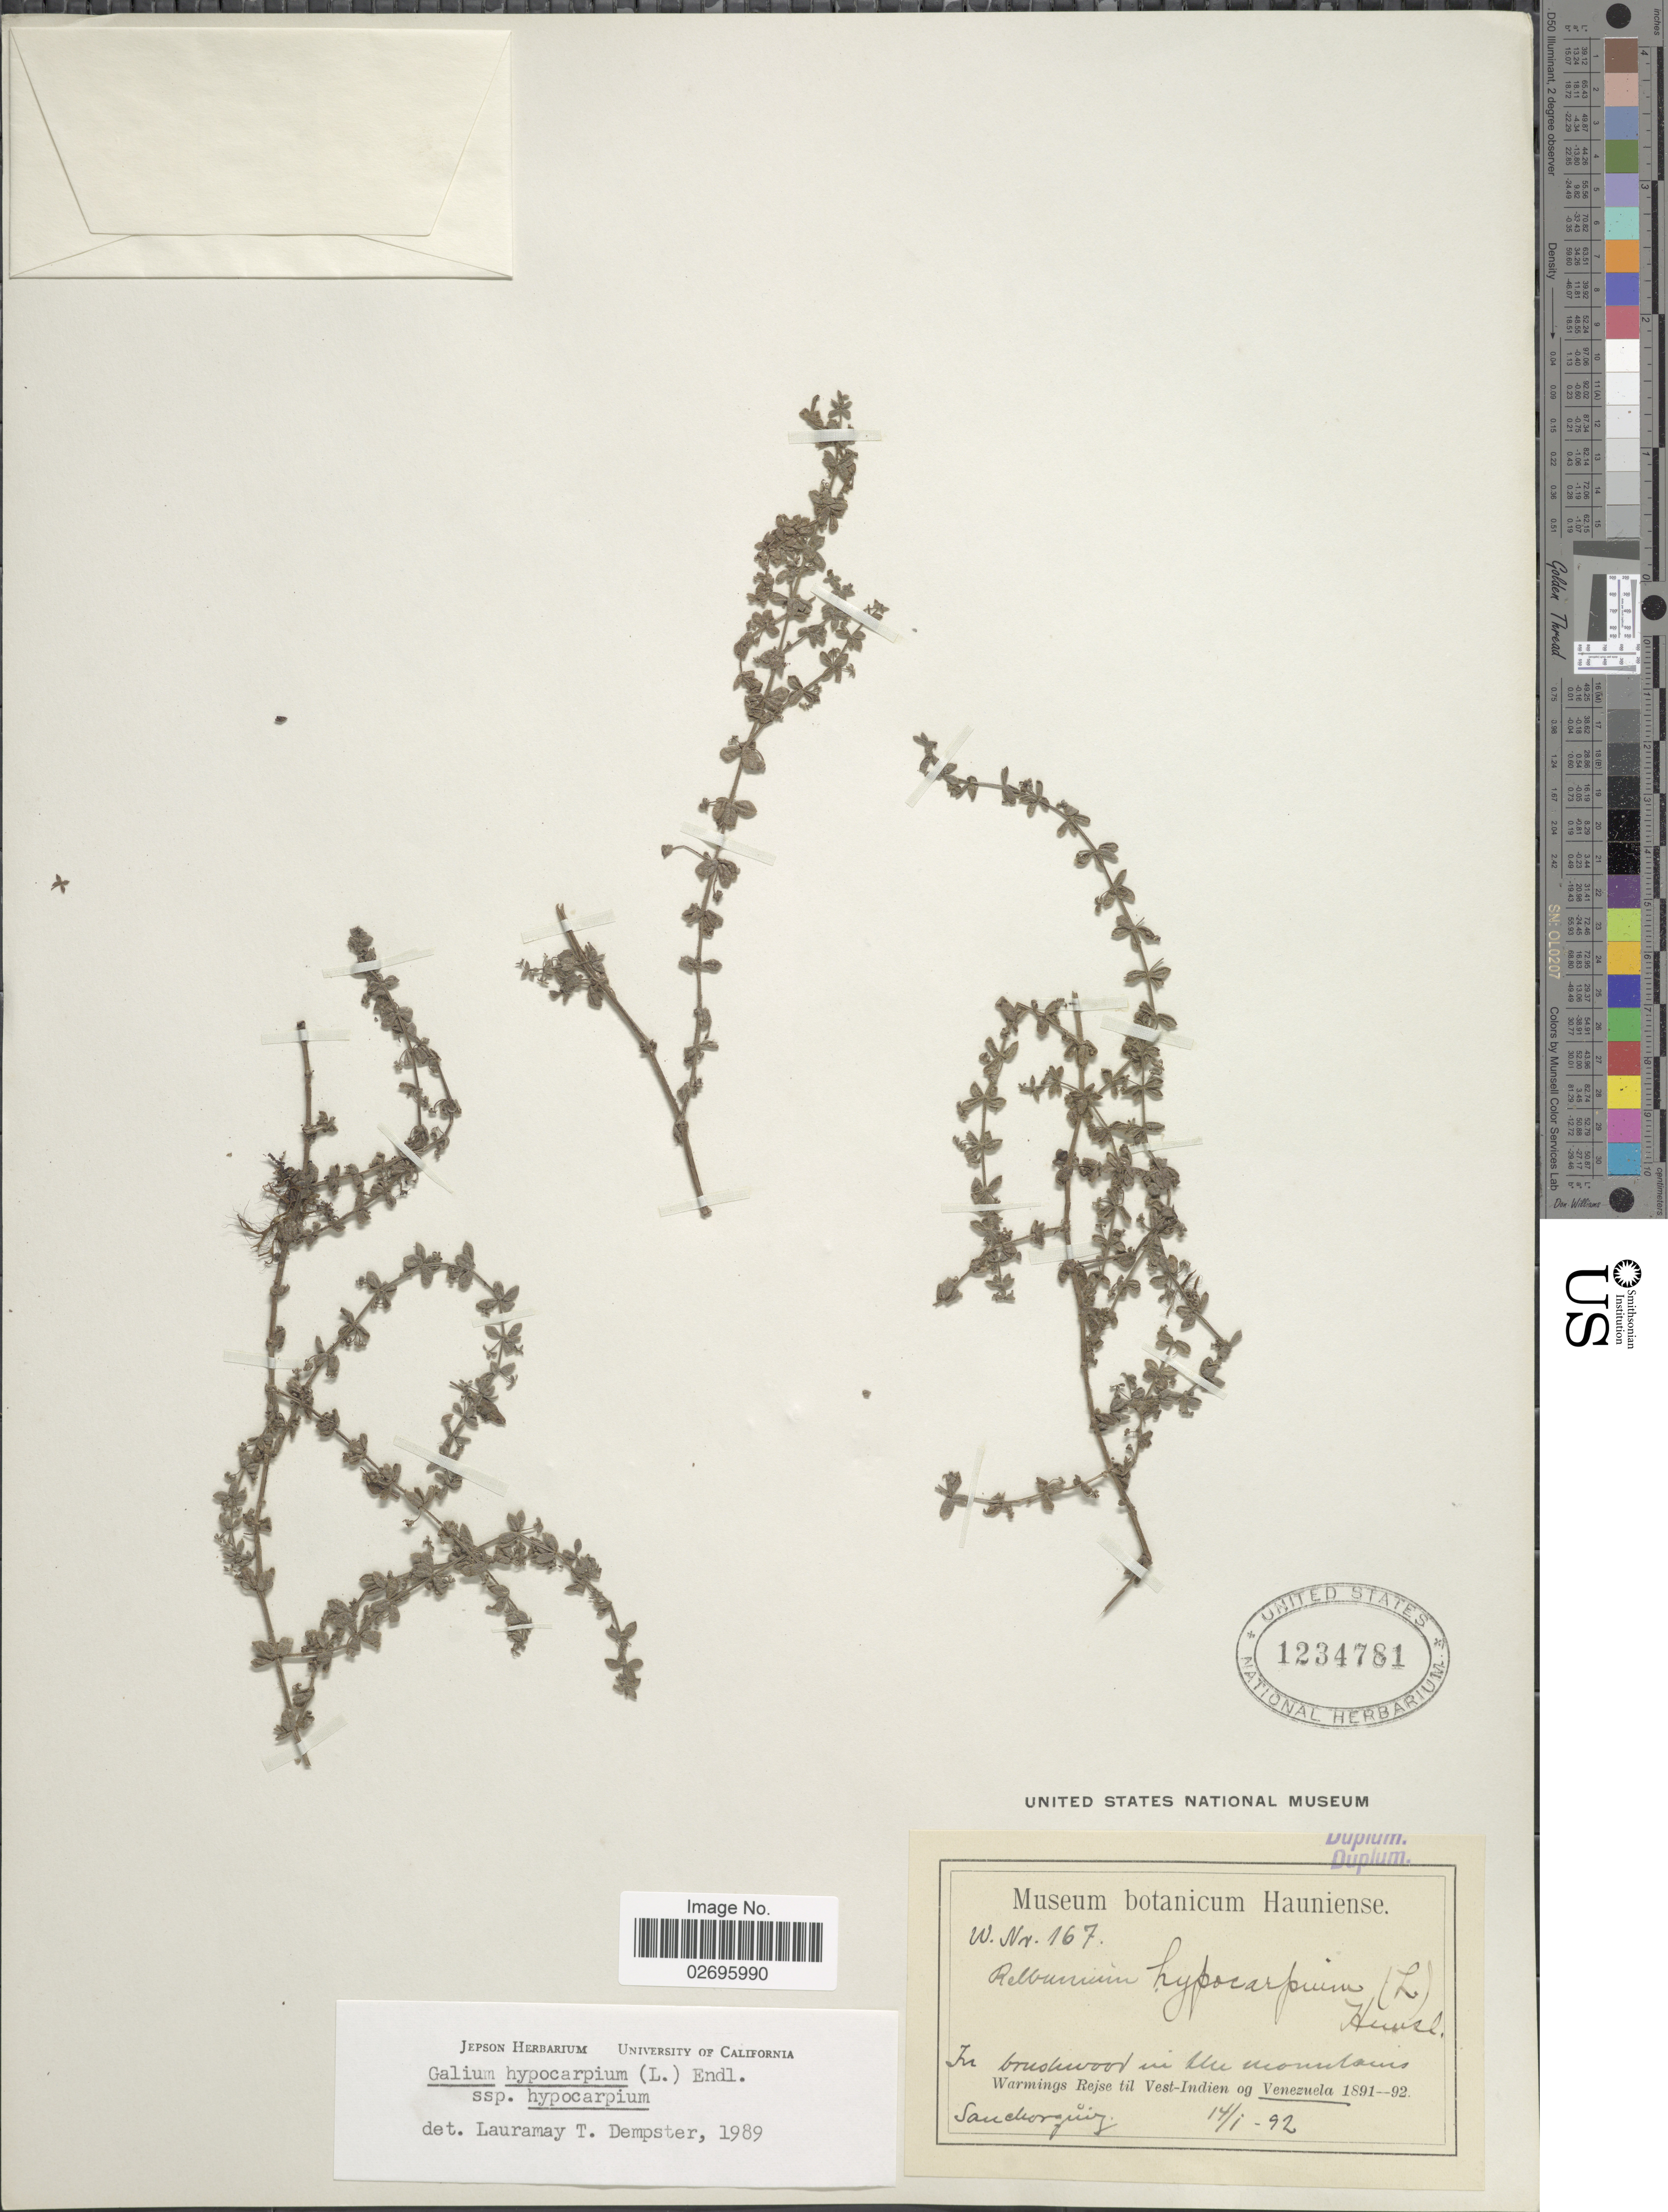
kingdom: Plantae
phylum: Tracheophyta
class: Magnoliopsida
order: Gentianales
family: Rubiaceae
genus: Galium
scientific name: Galium hypocarpium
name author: (L.) Endl. ex Griseb.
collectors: -. Warmings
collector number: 167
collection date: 1892-01-14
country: Venezuela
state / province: Miranda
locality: In brushwood in the mountains, Sanchorquiz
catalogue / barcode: US 1234781